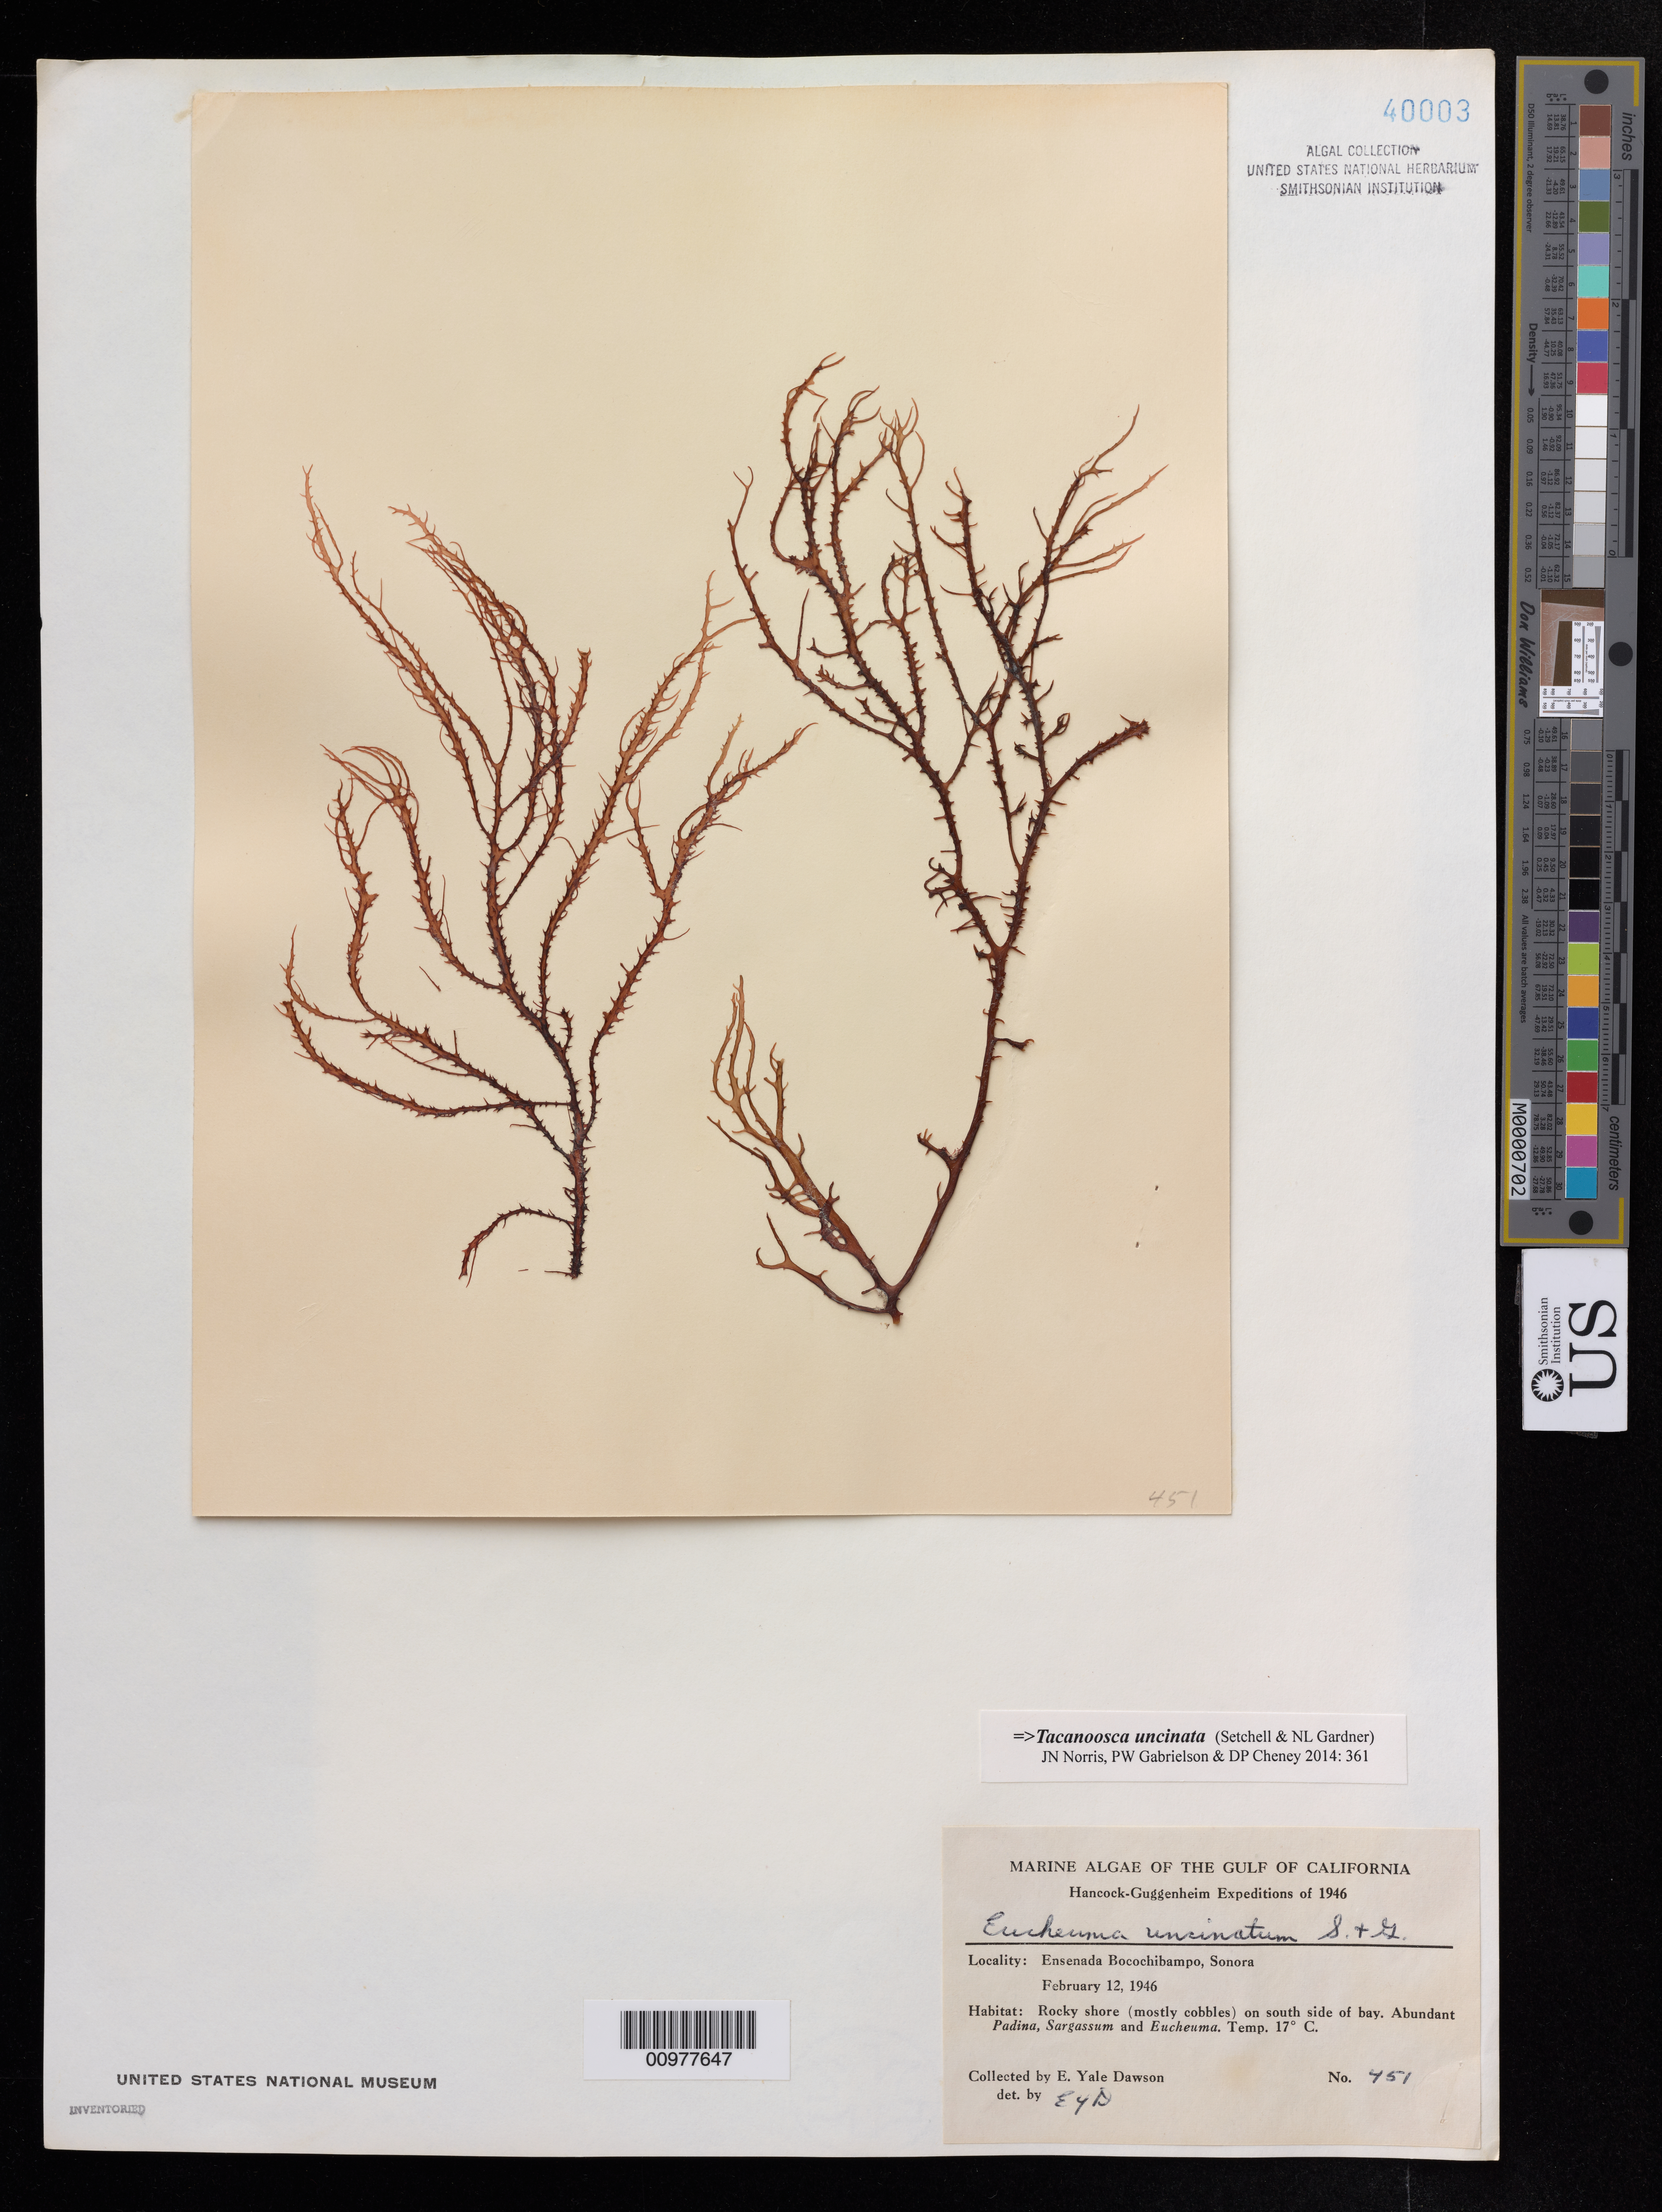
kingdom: Plantae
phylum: Rhodophyta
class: Florideophyceae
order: Gigartinales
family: Solieriaceae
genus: Tacanoosca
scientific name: Tacanoosca uncinata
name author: (Setchell & N.L. Gardner) J.N. Norris et al.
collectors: E. Y. Dawson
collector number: EYD 451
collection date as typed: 12 Feb 1946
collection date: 1946-02-12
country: Mexico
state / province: Sonora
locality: Ensenada Bocochibampo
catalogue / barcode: US 40003